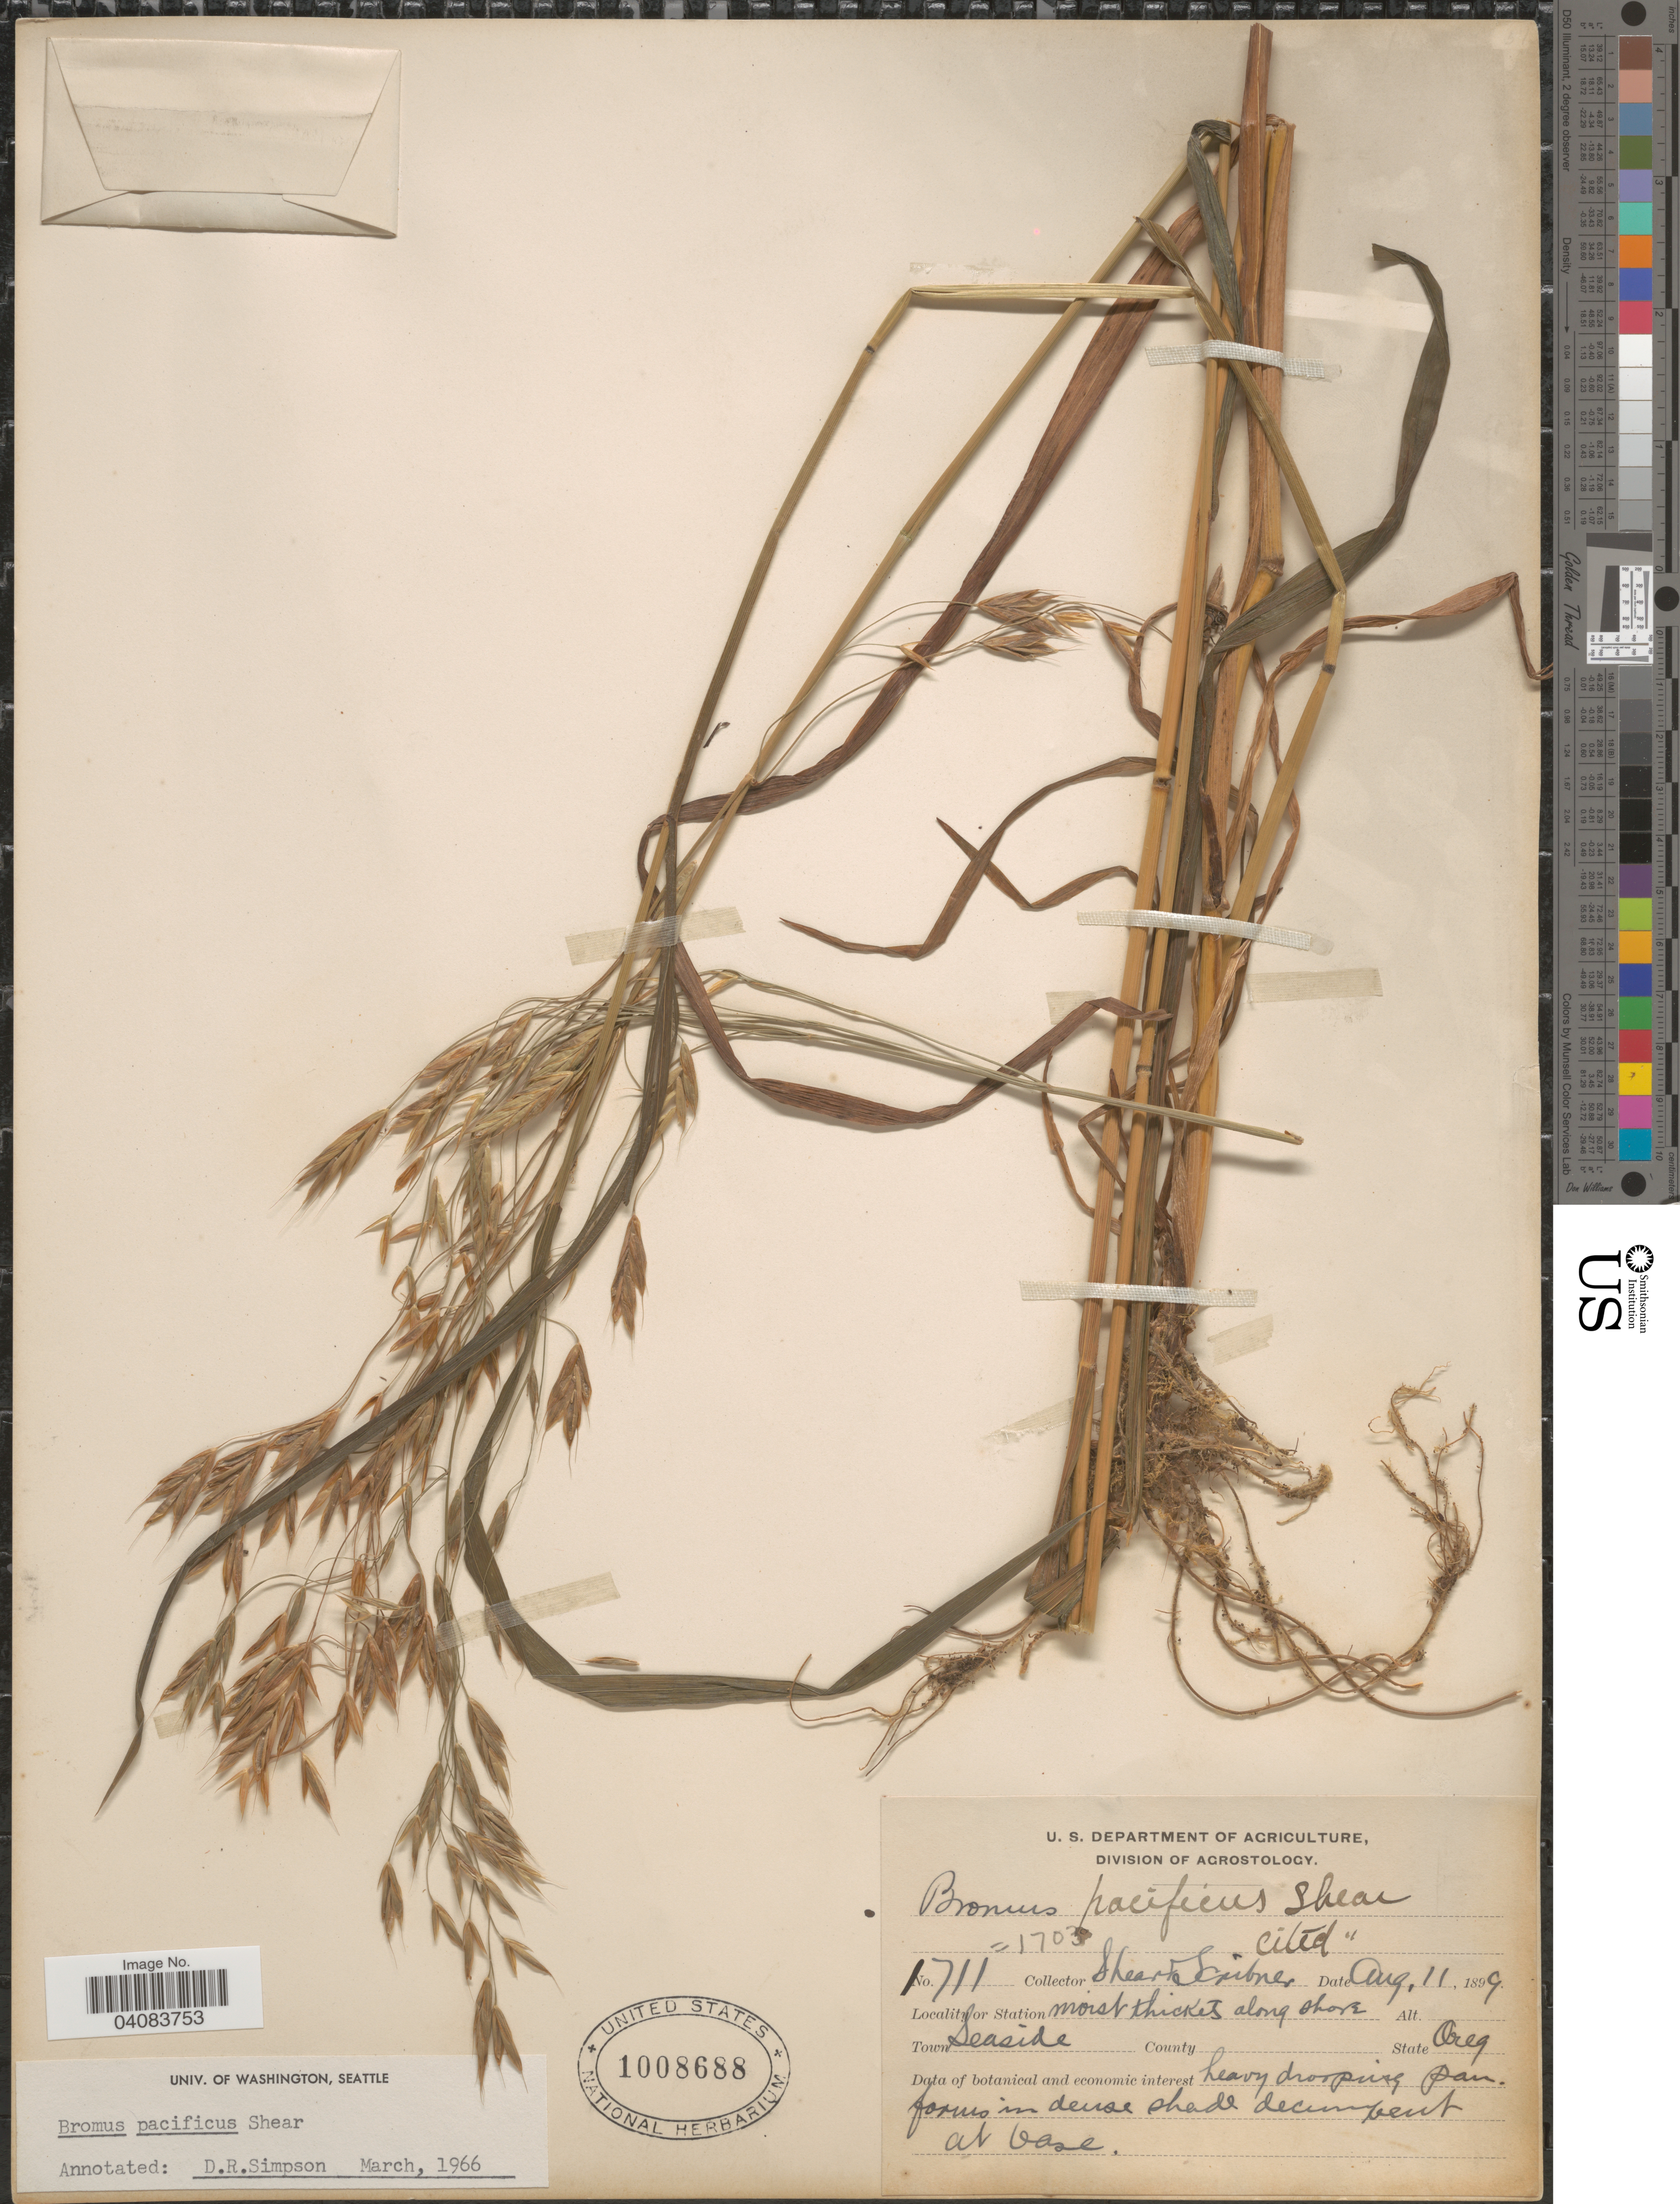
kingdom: Plantae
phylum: Tracheophyta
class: Liliopsida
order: Poales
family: Poaceae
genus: Bromus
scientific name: Bromus pacificus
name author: Shear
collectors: -- Shear & Scribner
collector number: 1711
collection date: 1899-08-11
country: United States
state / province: Oregon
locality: Moist thickets along shore. Town Seaside.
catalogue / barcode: US 1008688